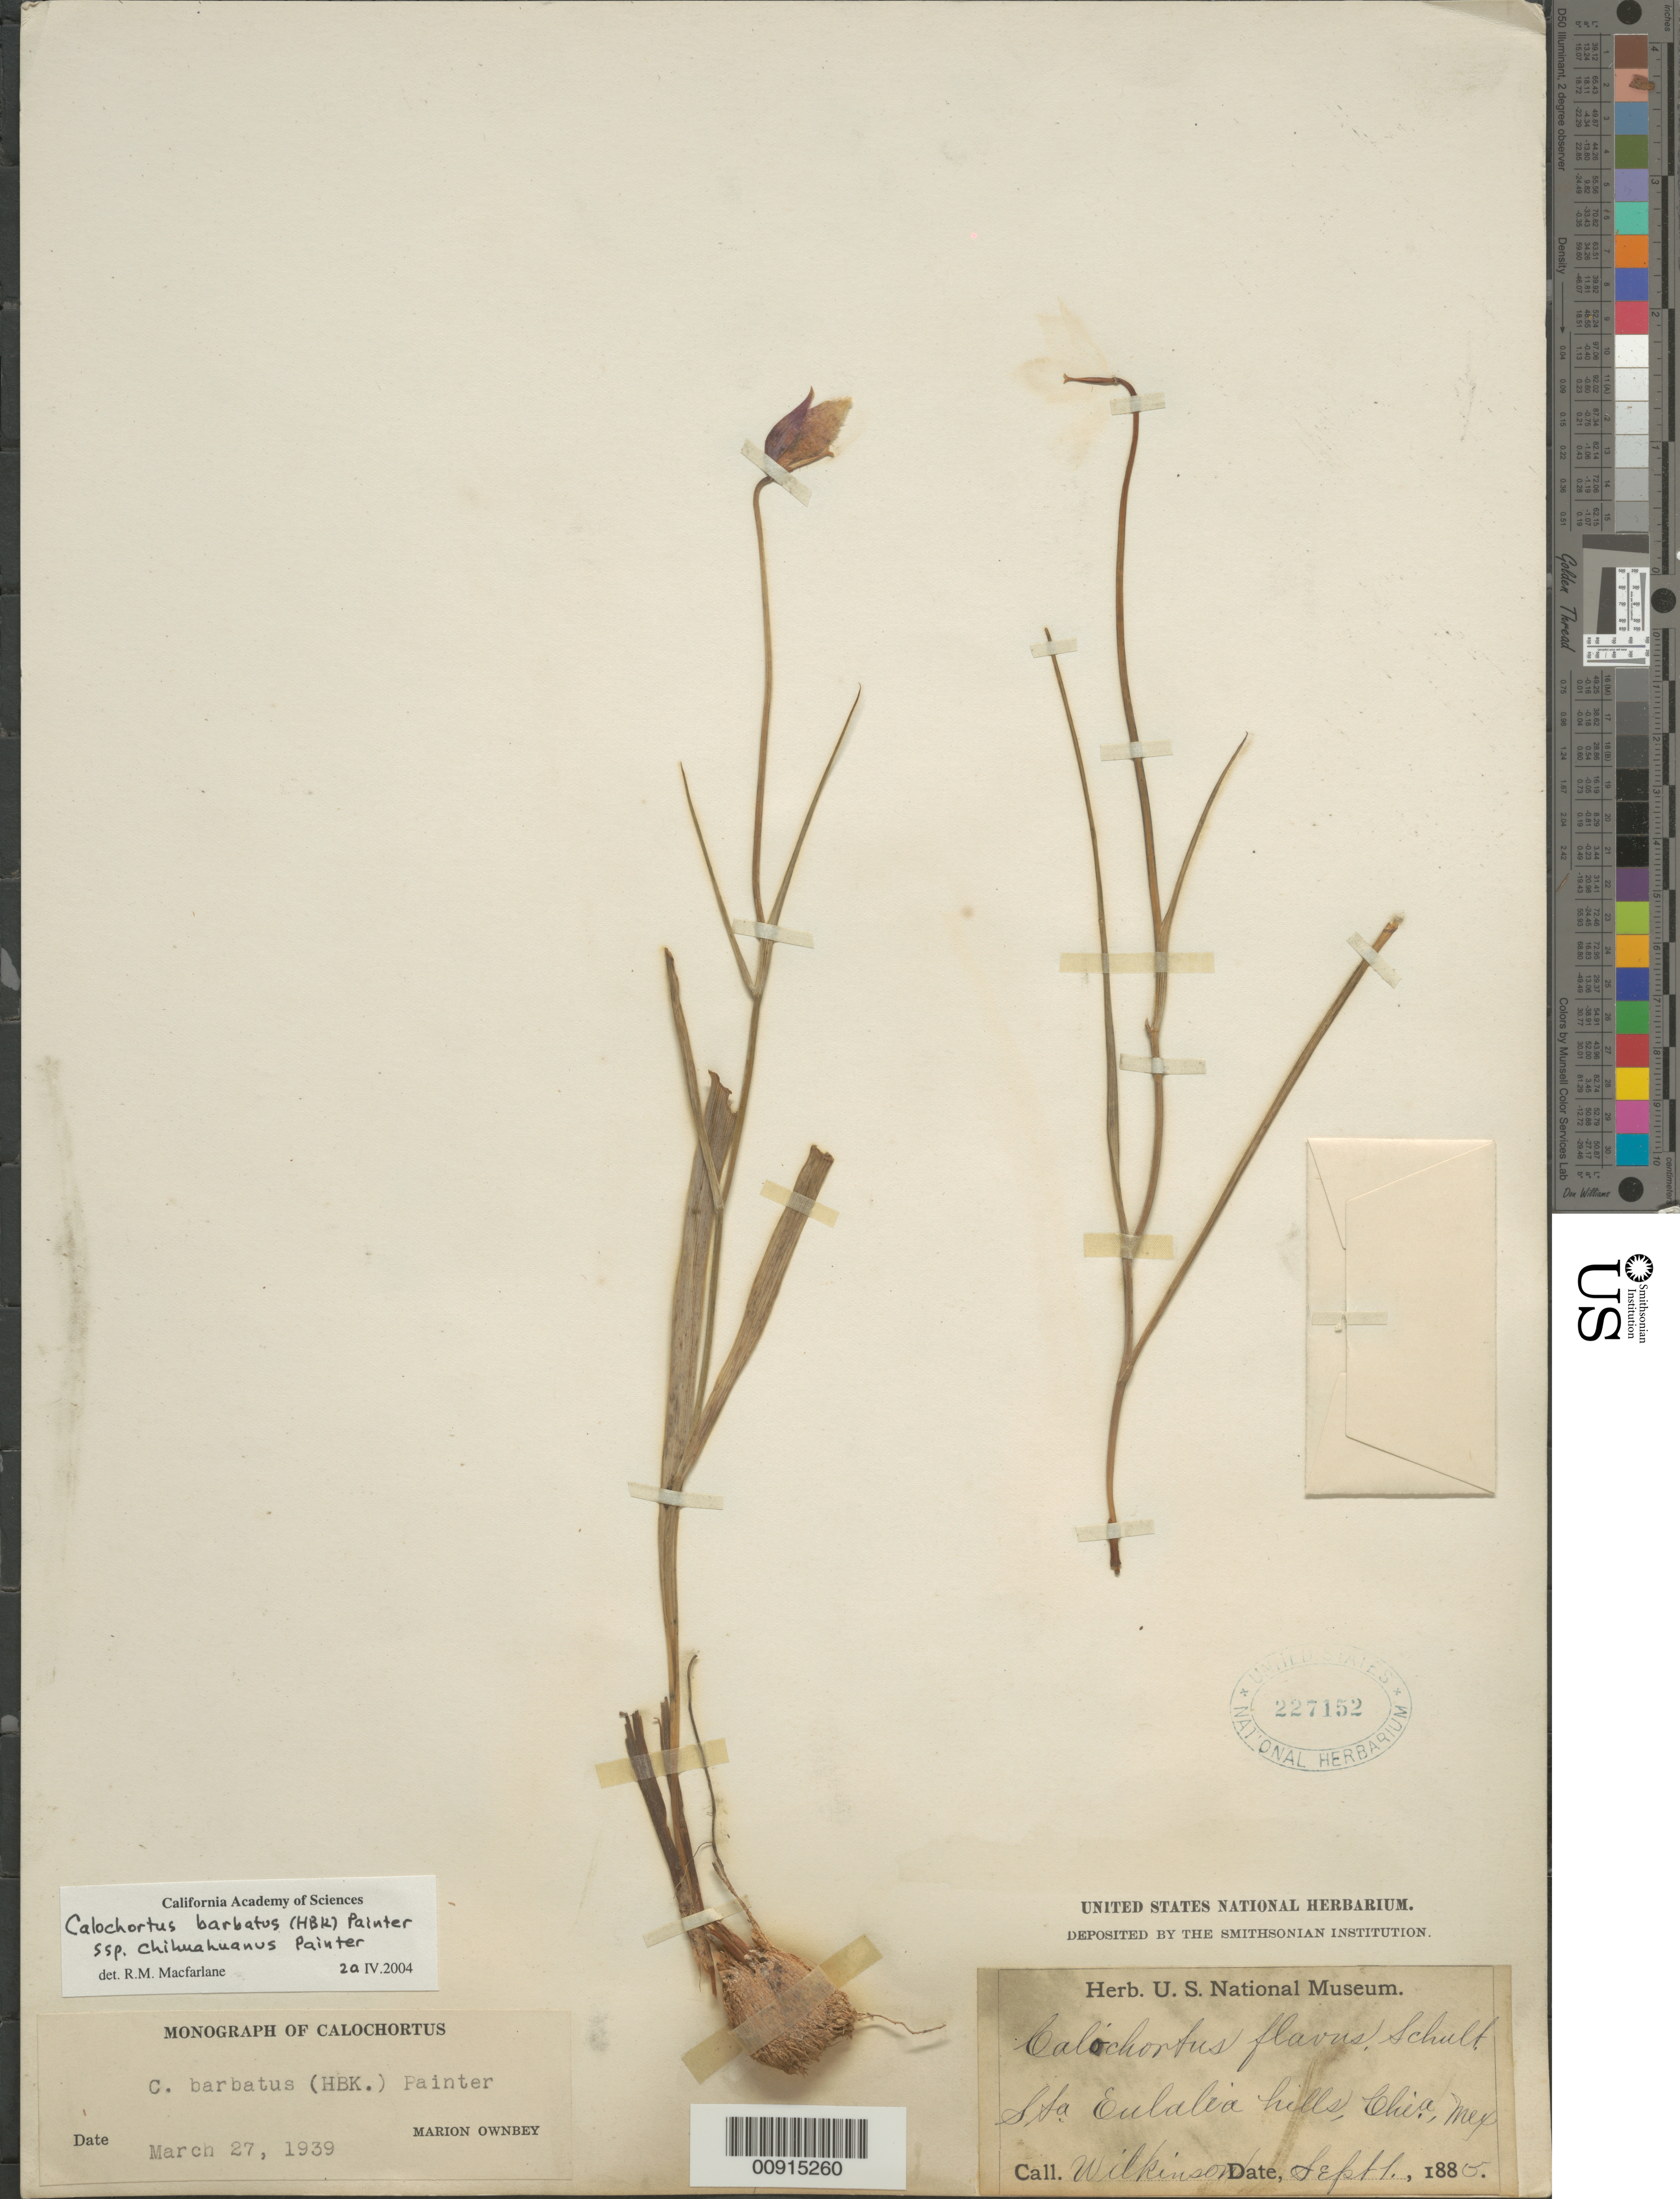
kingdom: Plantae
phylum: Tracheophyta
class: Liliopsida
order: Liliales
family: Liliaceae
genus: Calochortus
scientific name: Calochortus barbatus subsp. chihuahuanus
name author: J.H. Painter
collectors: Wilkinson, --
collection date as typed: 01 Sep 1885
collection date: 1885-09-01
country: Mexico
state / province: Chihuahua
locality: Sta. Eulalia hills, Chihuahua.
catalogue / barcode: US 227152